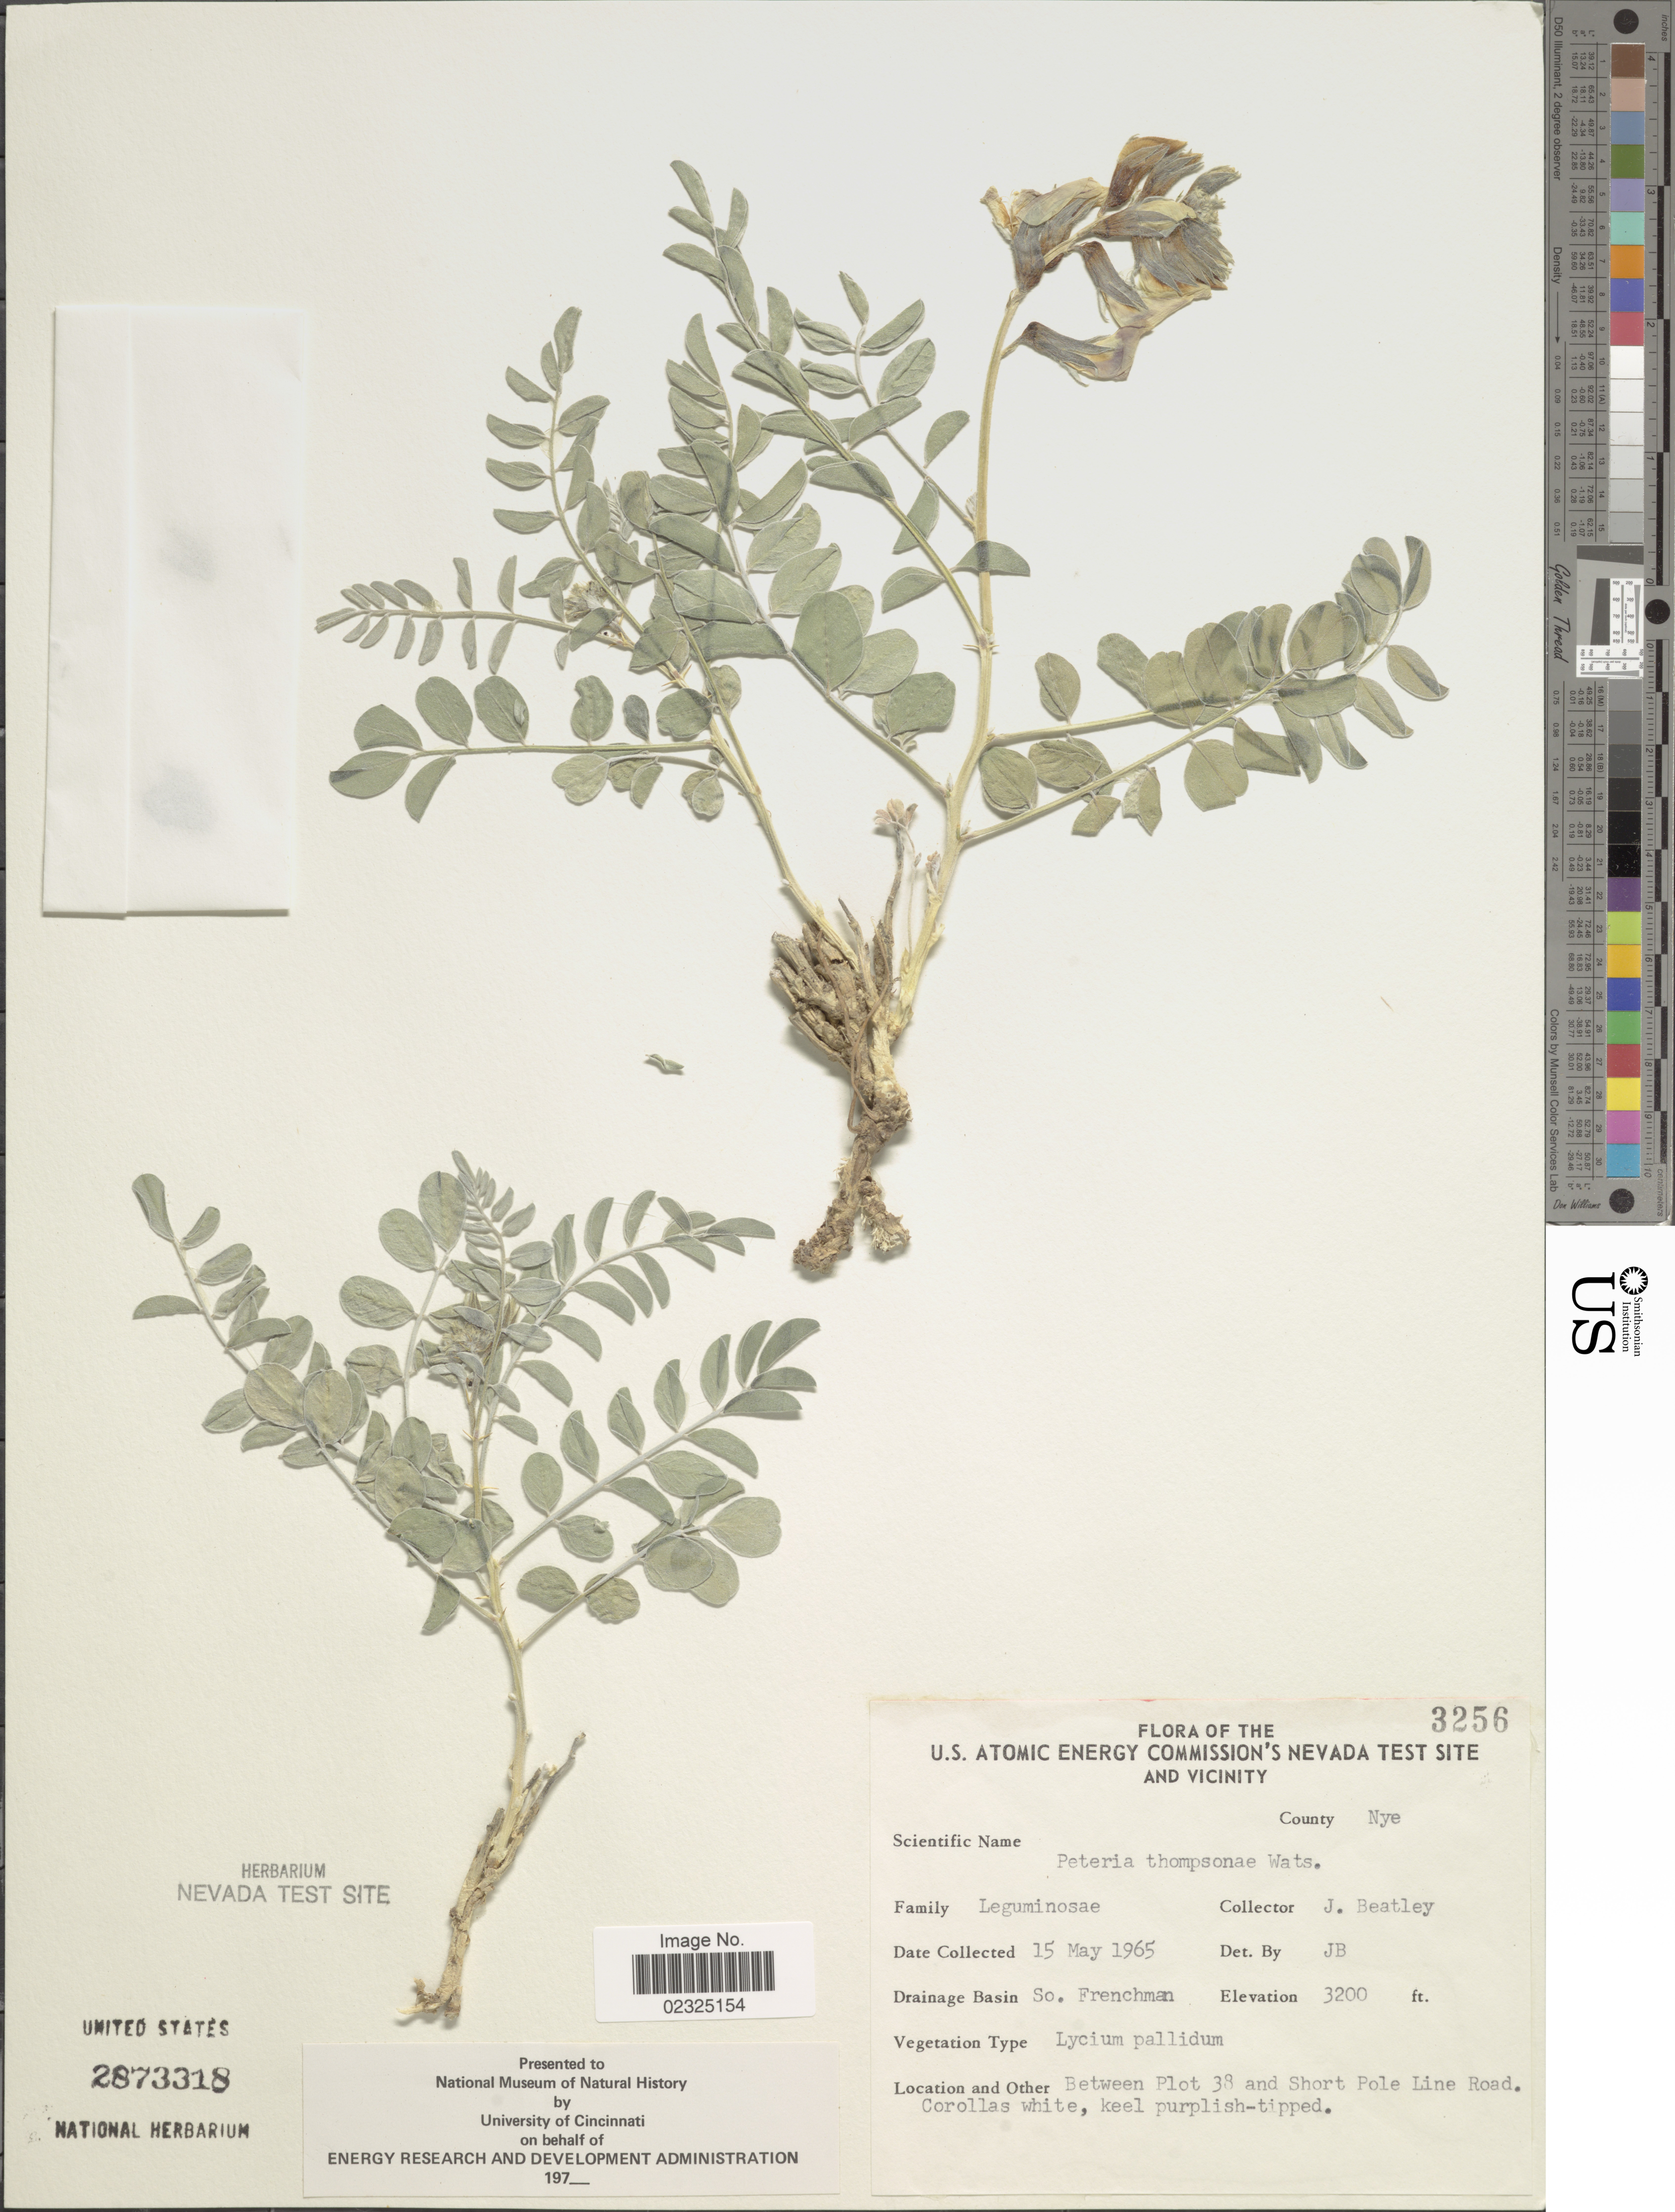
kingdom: Plantae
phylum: Tracheophyta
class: Magnoliopsida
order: Fabales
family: Fabaceae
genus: Peteria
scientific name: Peteria thompsonae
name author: S. Watson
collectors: J. C. Beatley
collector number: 3256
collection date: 1965-05-15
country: United States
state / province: Nevada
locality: Nevda's test site and vicinity [unsure placement], County Nye, drainage baisn So. Frenchman, between Plot 38 and Short Pole Line Road.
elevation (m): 975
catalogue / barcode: US 2873318